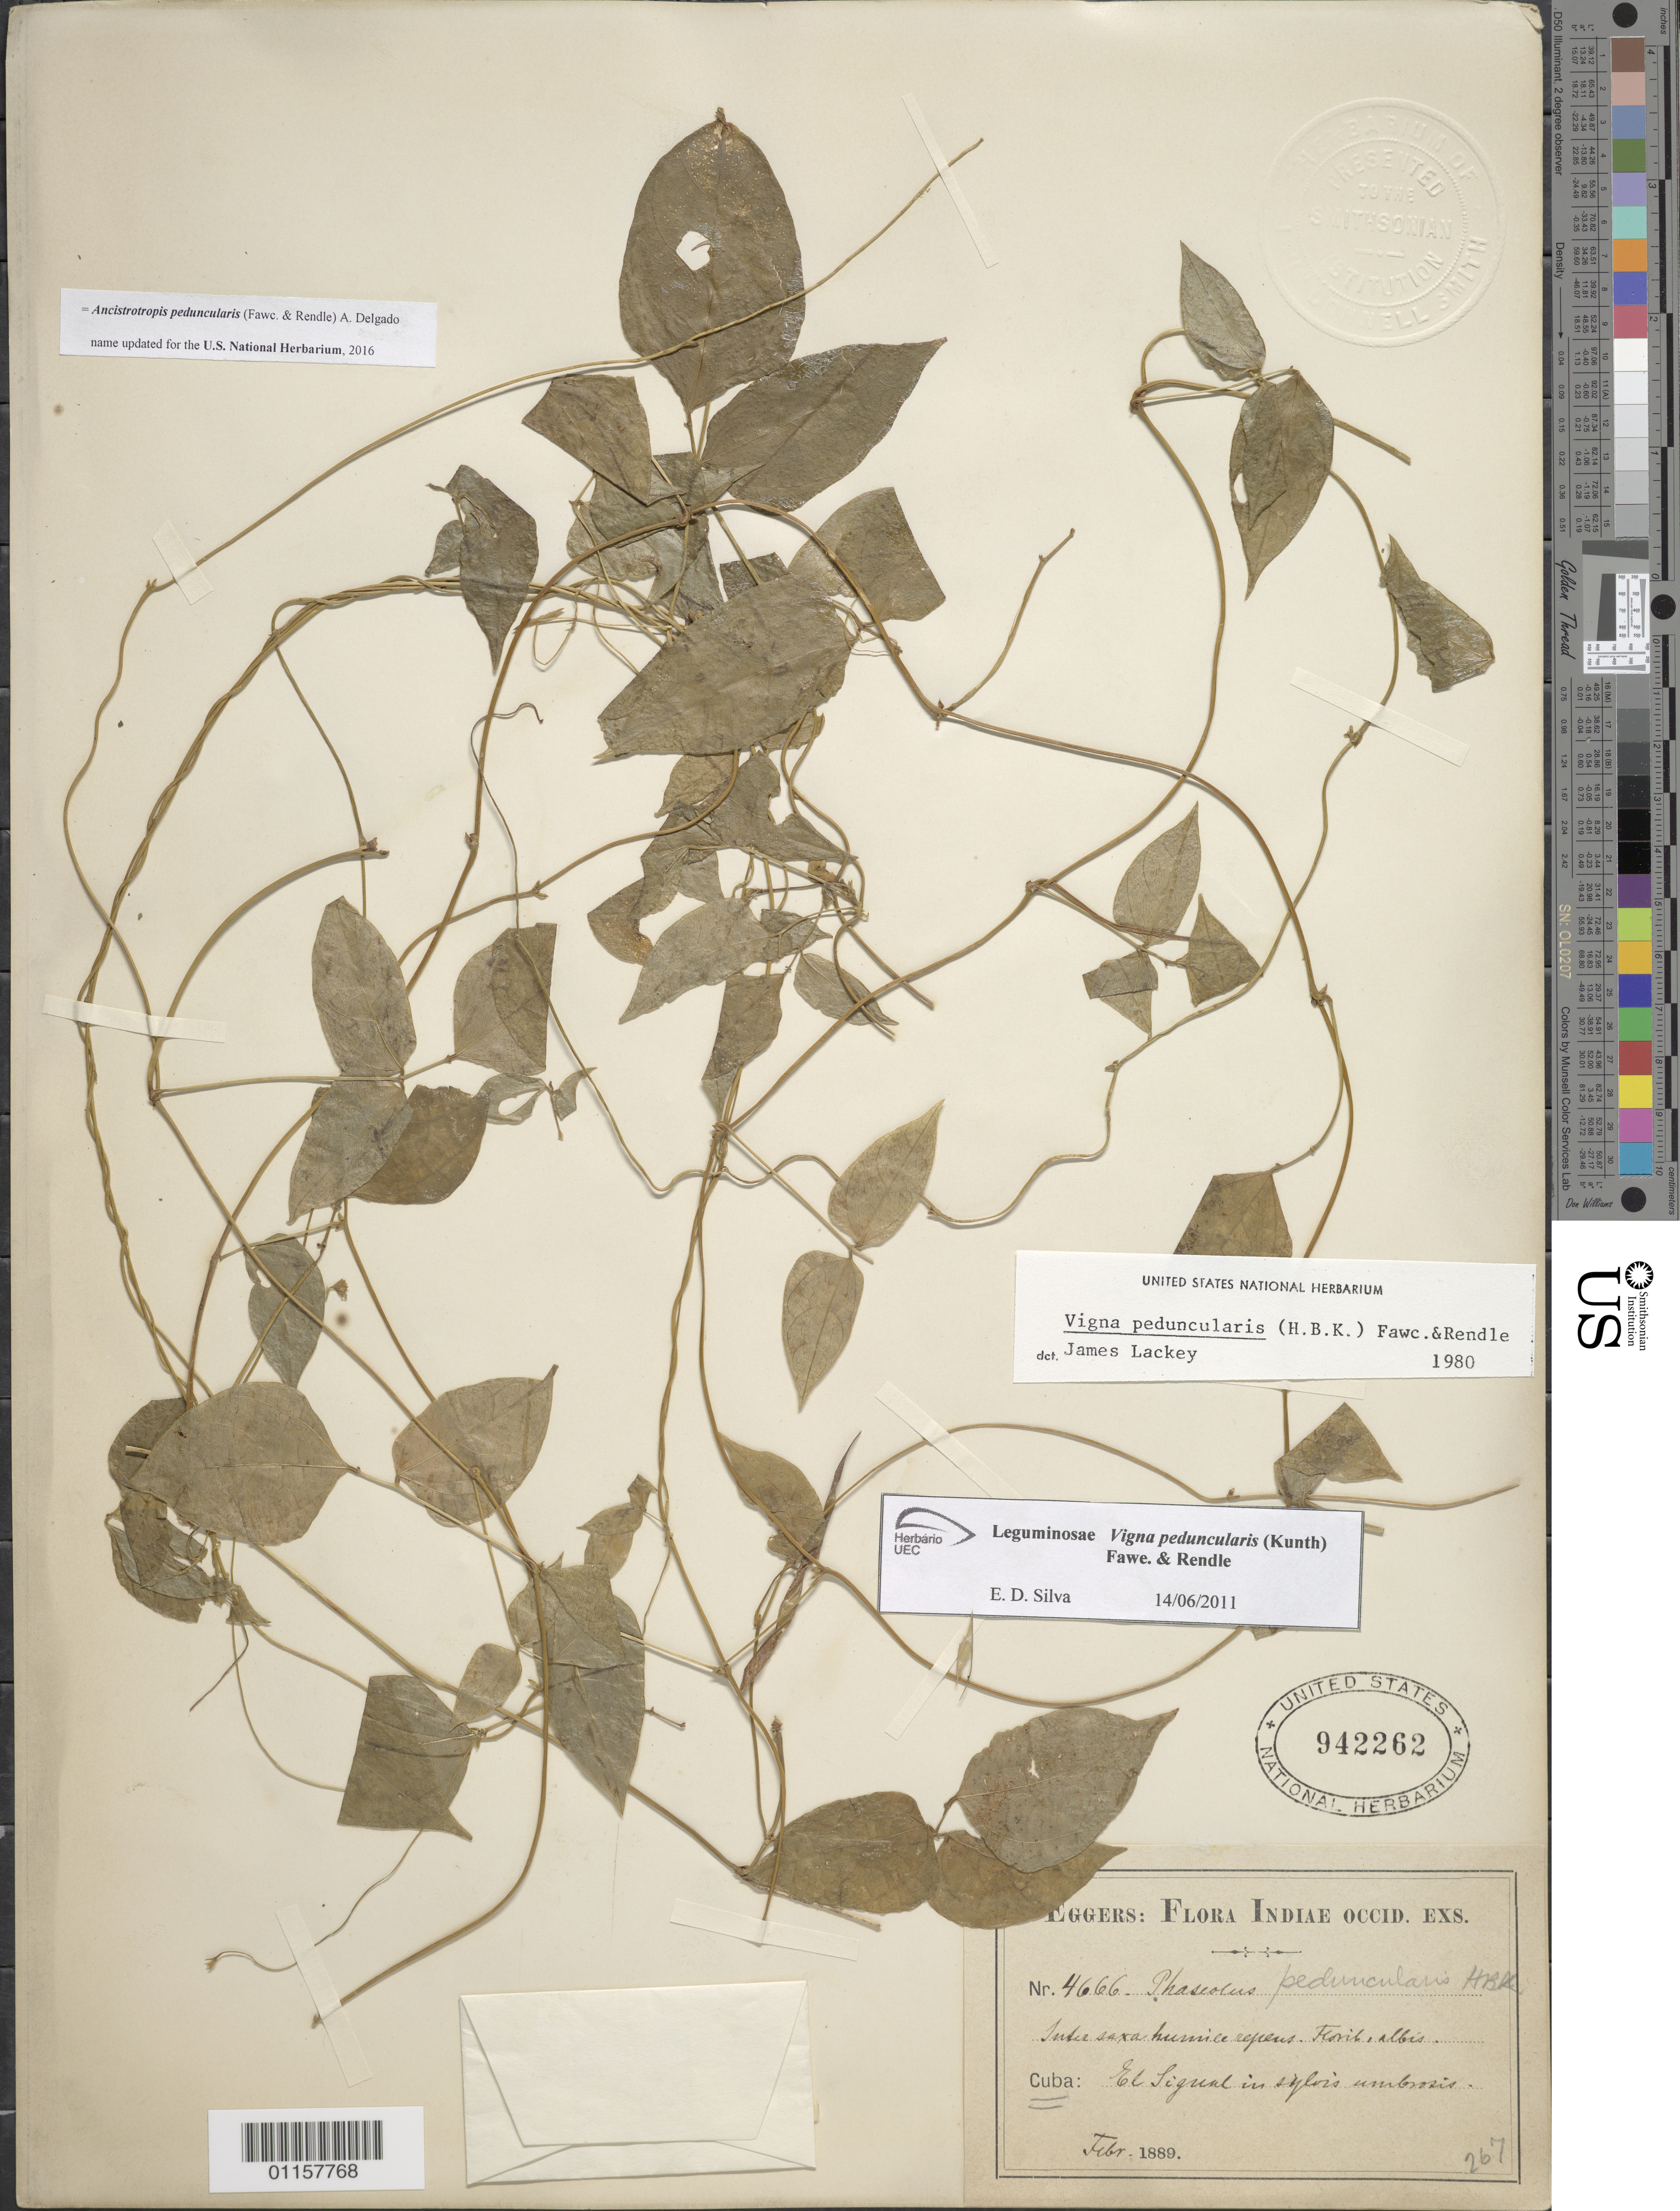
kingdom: Plantae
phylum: Tracheophyta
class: Magnoliopsida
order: Fabales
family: Fabaceae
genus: Ancistrotropis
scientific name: Ancistrotropis peduncularis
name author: (Fawc. & Rendle) A. Delgado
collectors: H. F. A. von Eggers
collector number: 4666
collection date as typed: Feb 1889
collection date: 1889-02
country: Cuba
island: Cuba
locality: El Sigual [?]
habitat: In sylvis umbrosis.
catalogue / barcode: US 942262